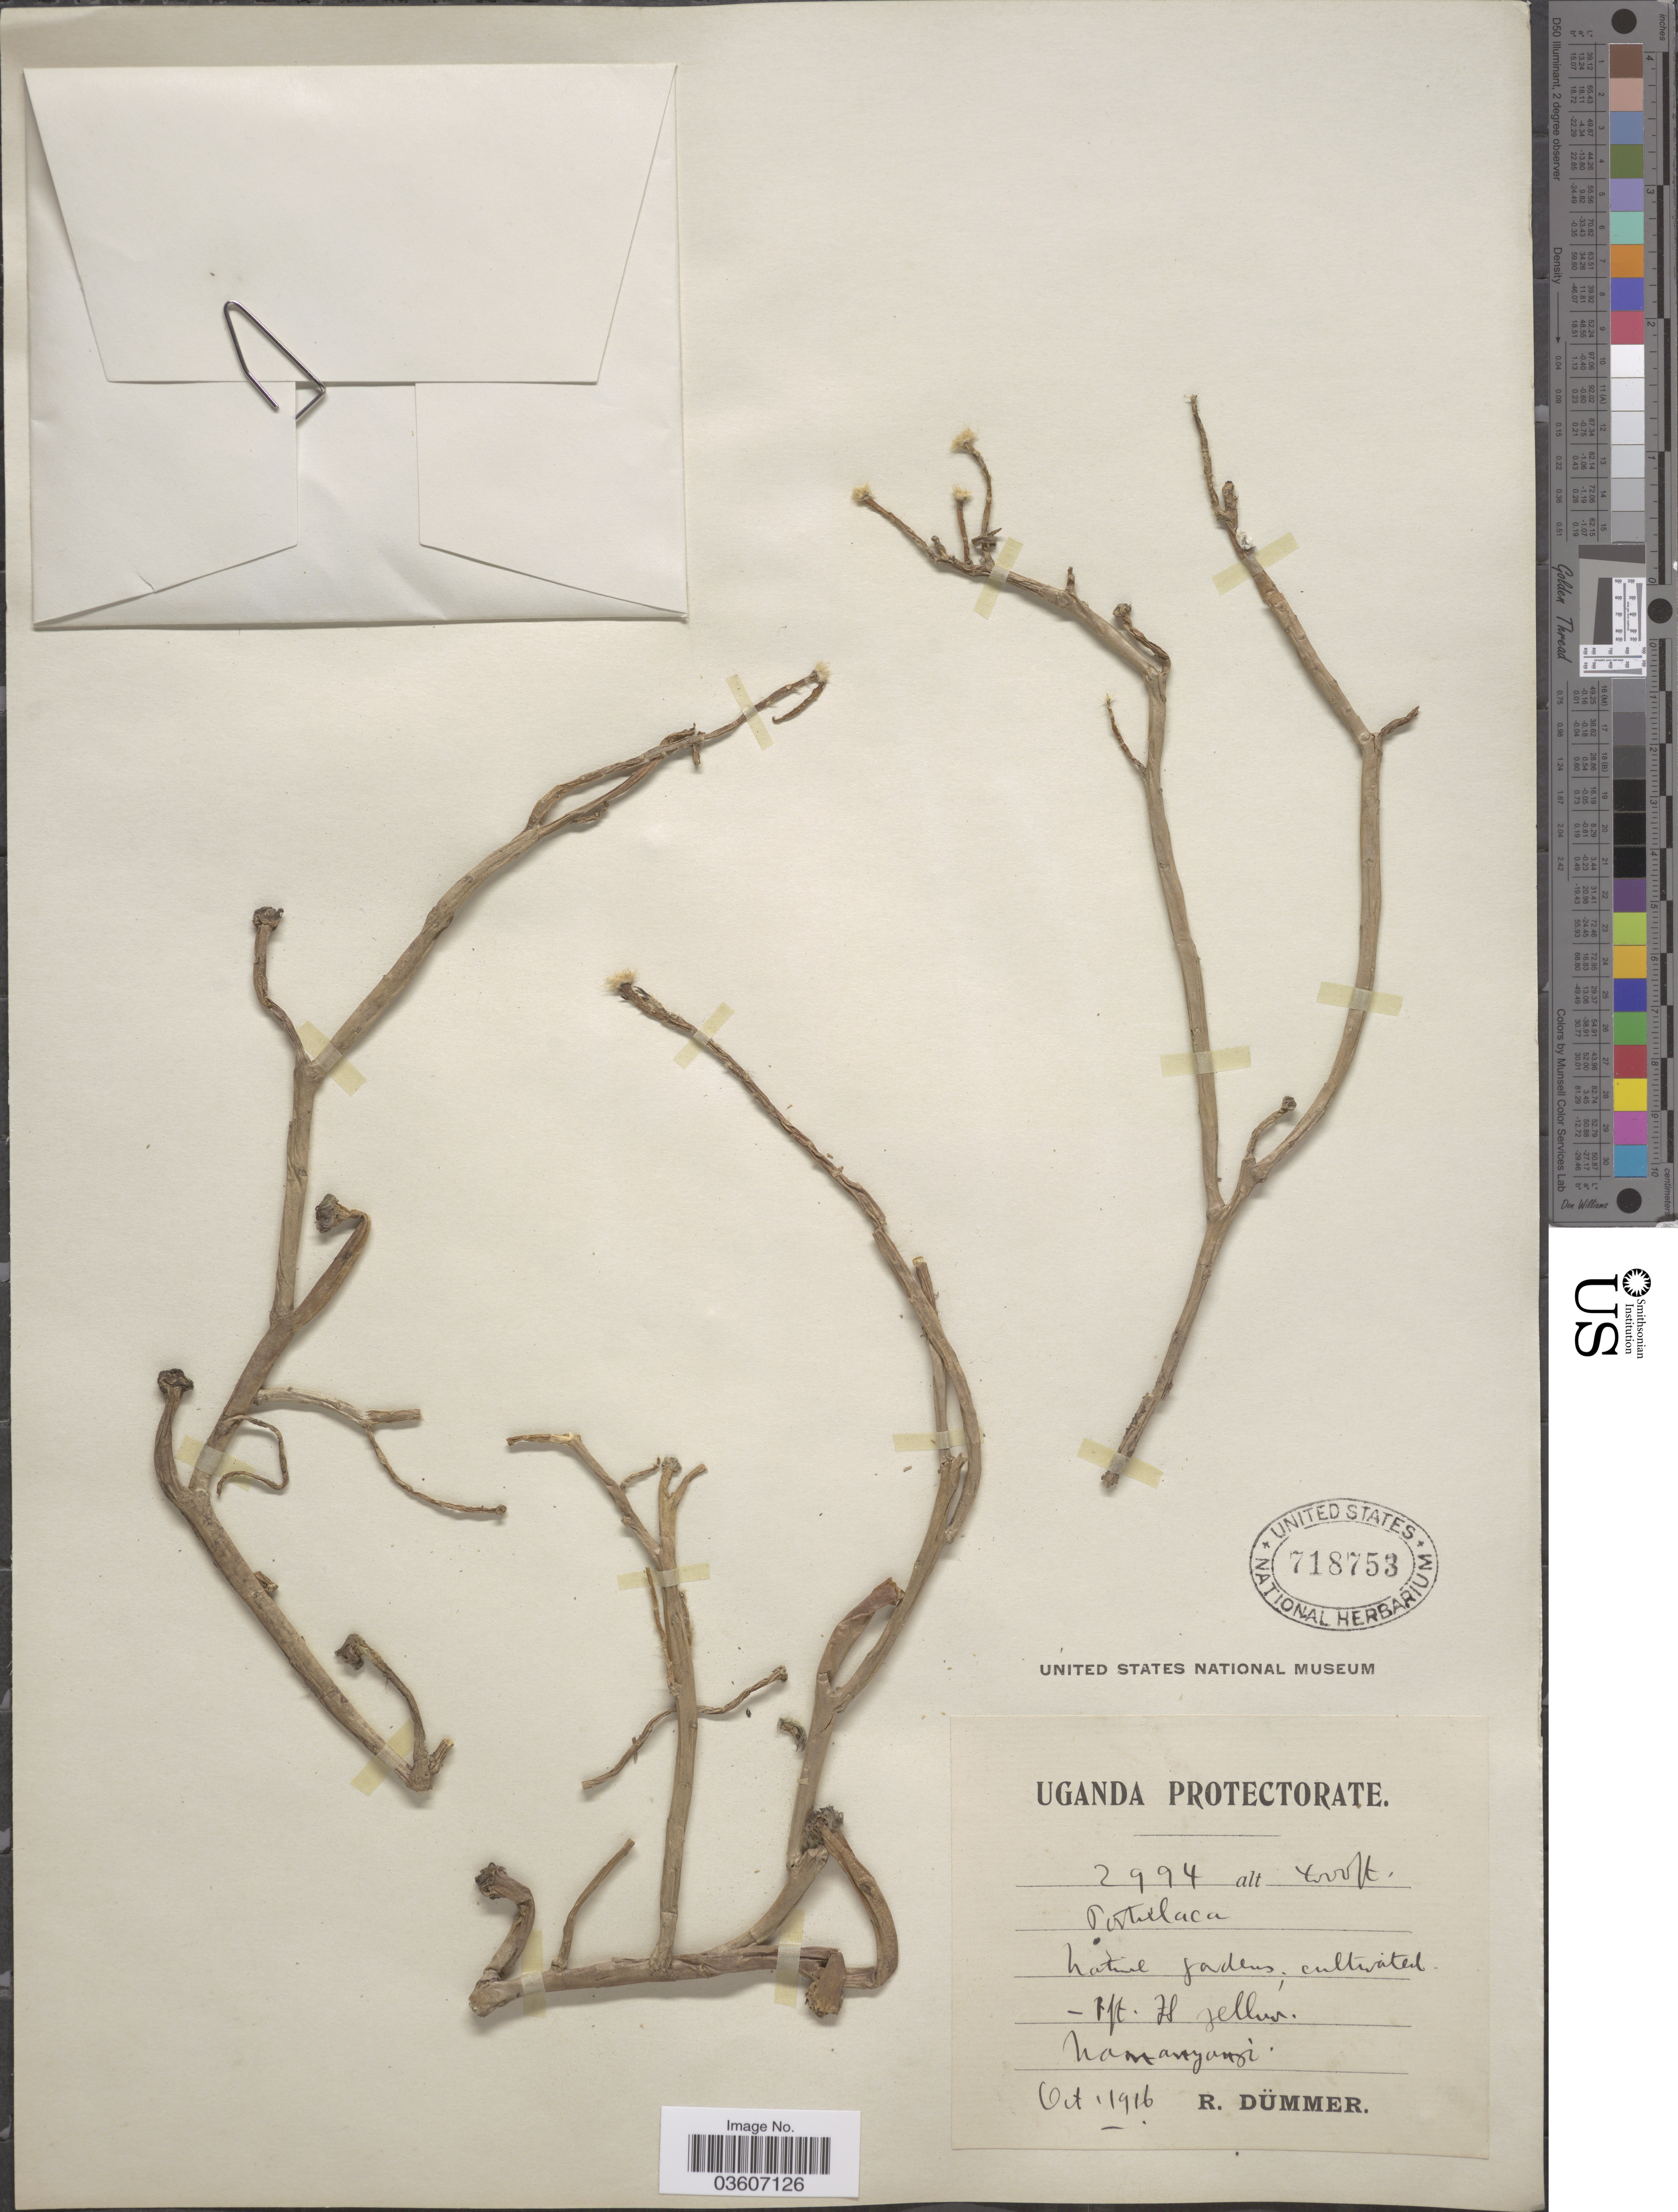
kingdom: Plantae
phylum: Tracheophyta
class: Magnoliopsida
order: Caryophyllales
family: Portulacaceae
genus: Portulaca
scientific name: Portulaca sp.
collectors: R. A. Dümmer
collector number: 2994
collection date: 1916-10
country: Uganda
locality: Uganda Protectorate. Namanyonyi.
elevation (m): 1219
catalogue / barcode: US 718753